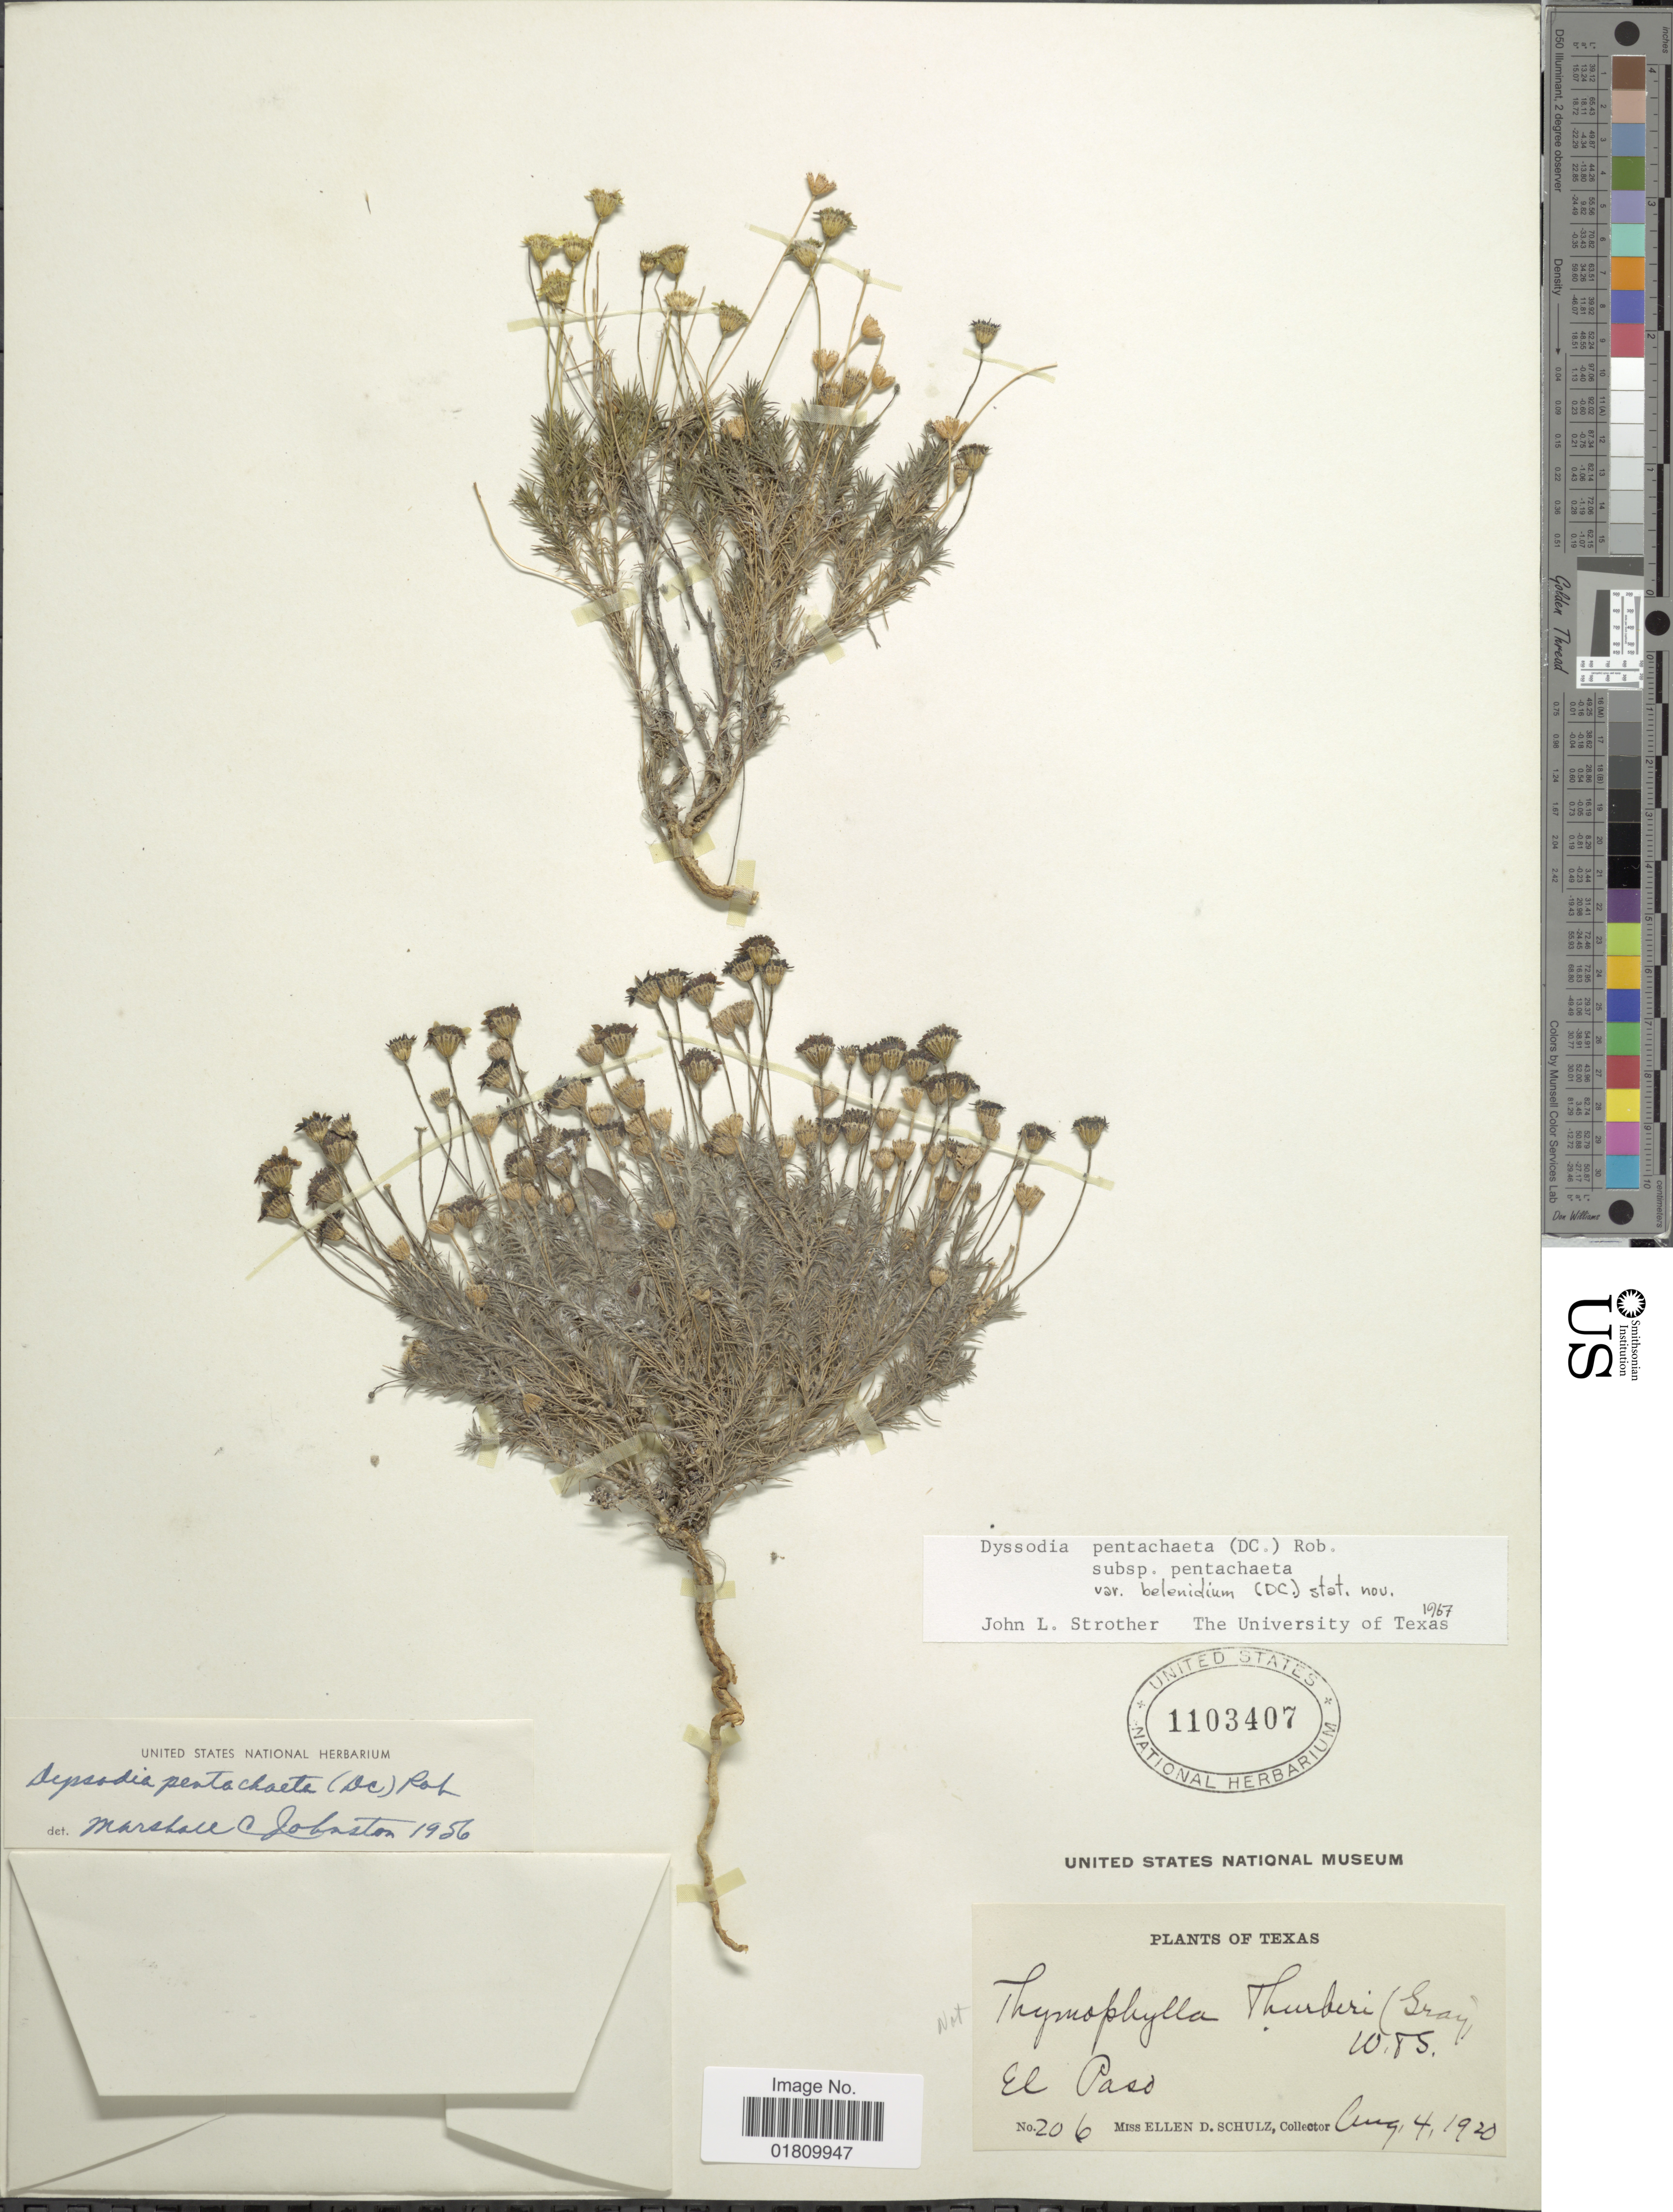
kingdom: Plantae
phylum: Tracheophyta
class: Magnoliopsida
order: Asterales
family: Asteraceae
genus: Thymophylla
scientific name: Thymophylla pentachaeta var. belenidium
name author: (DC.) Strother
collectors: E. D. Schulz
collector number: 206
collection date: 1920-08-04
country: United States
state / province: Texas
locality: El Paso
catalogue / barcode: US 1103407